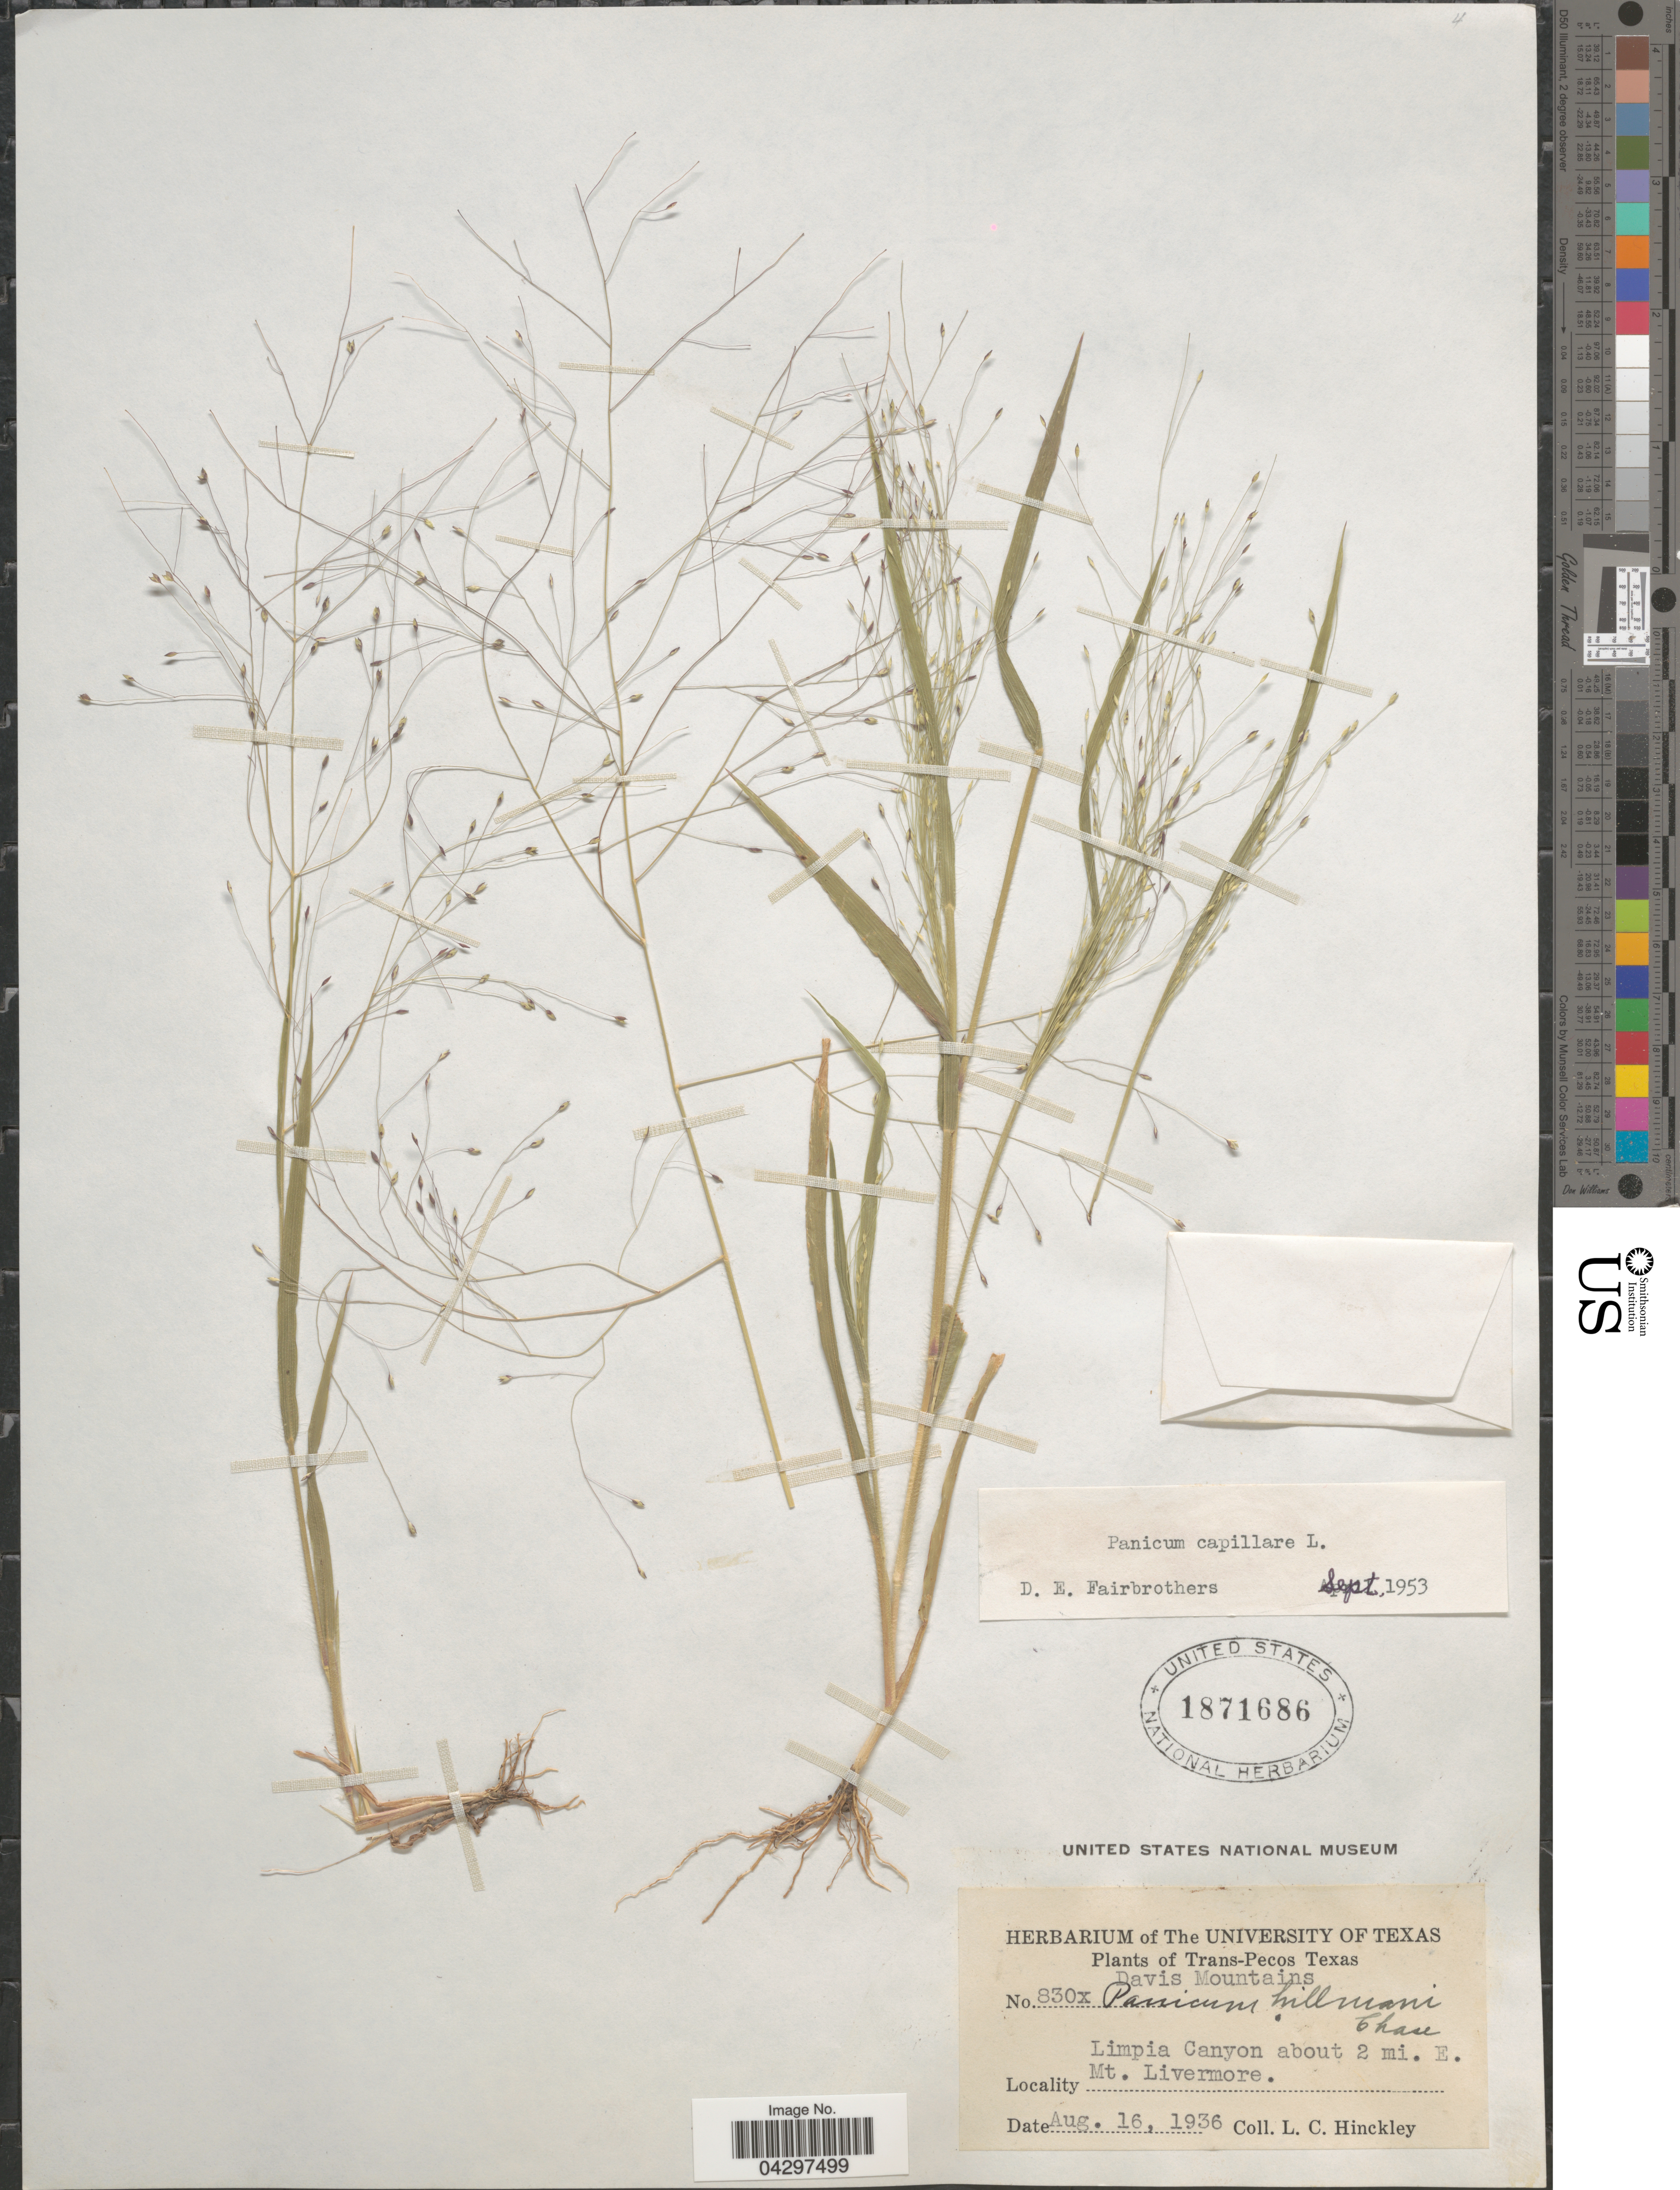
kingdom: Plantae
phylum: Tracheophyta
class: Liliopsida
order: Poales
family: Poaceae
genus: Panicum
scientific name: Panicum capillare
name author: L.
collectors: L. Hinckley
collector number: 830x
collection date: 1936-08-16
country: United States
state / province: Texas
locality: Trans-Pecos. Davis Mountains. Limpia Canyon about 2 mi. E. Mt. Livermore.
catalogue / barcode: US 1871686